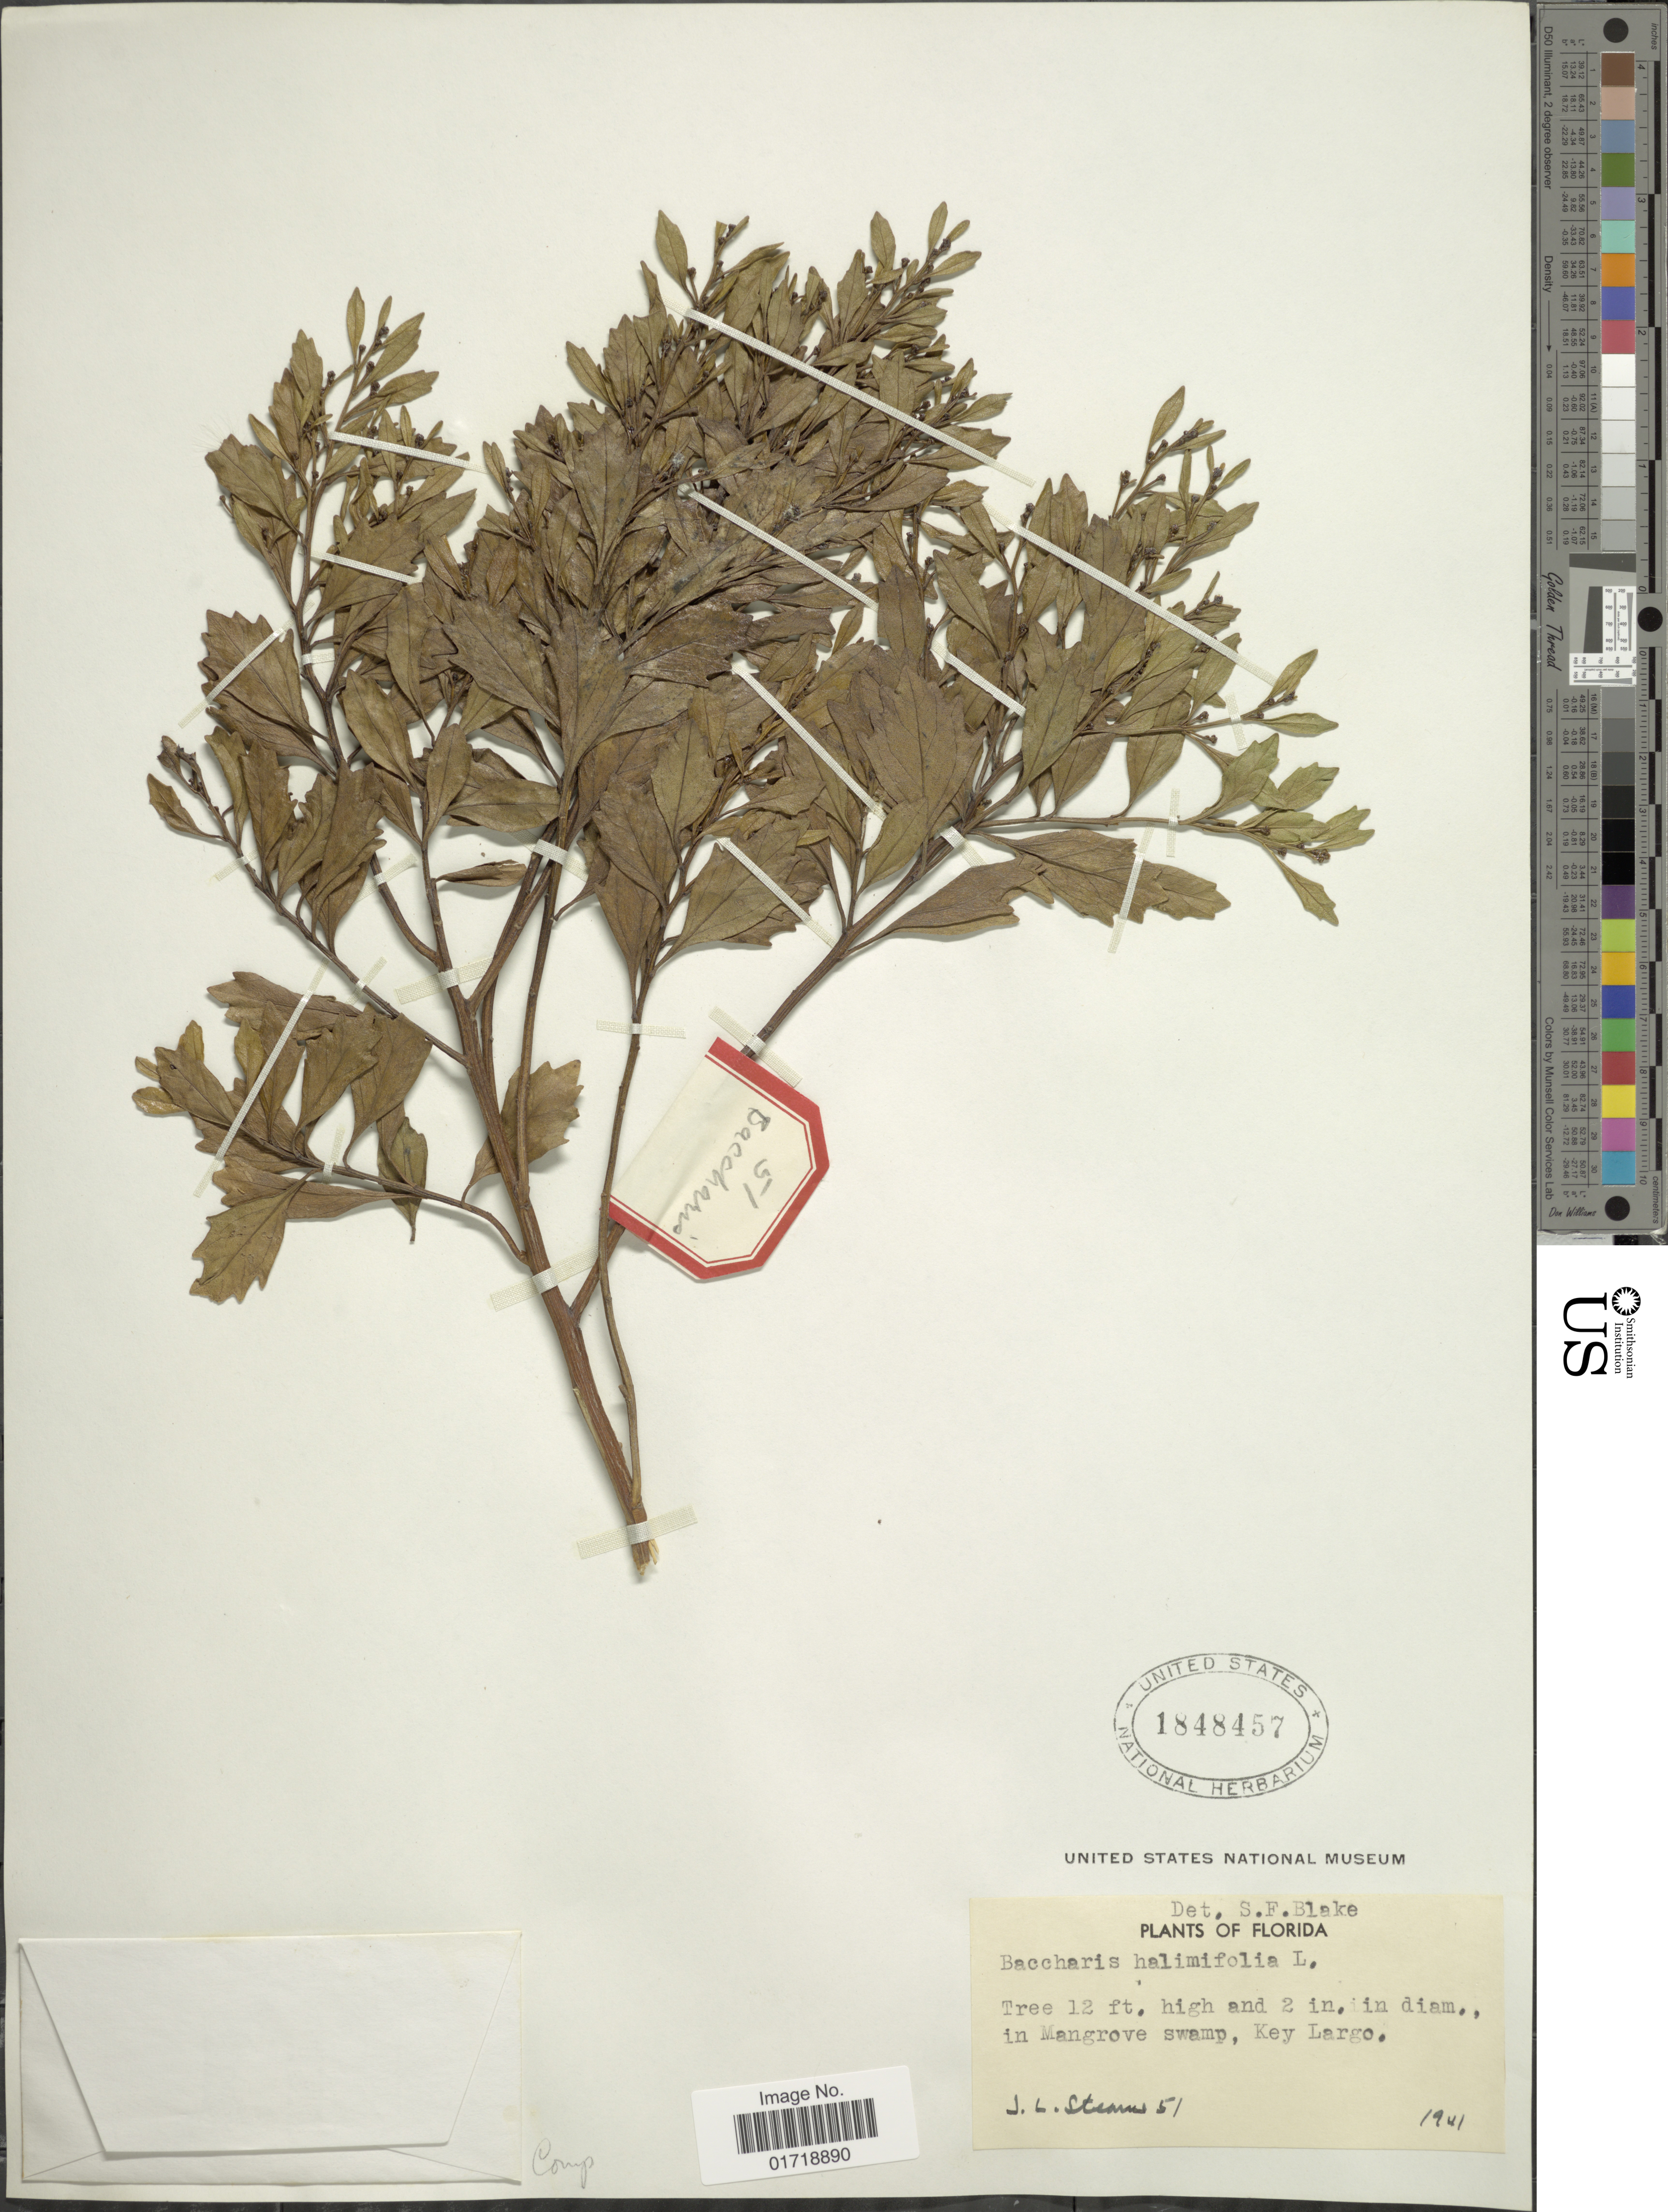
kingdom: Plantae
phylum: Tracheophyta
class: Magnoliopsida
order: Asterales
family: Asteraceae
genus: Baccharis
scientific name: Baccharis halimifolia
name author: L.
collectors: J. Stearns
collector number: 51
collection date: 1941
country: United States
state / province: Florida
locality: In Mangrove swamp, Key Largo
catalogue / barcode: US 1848457